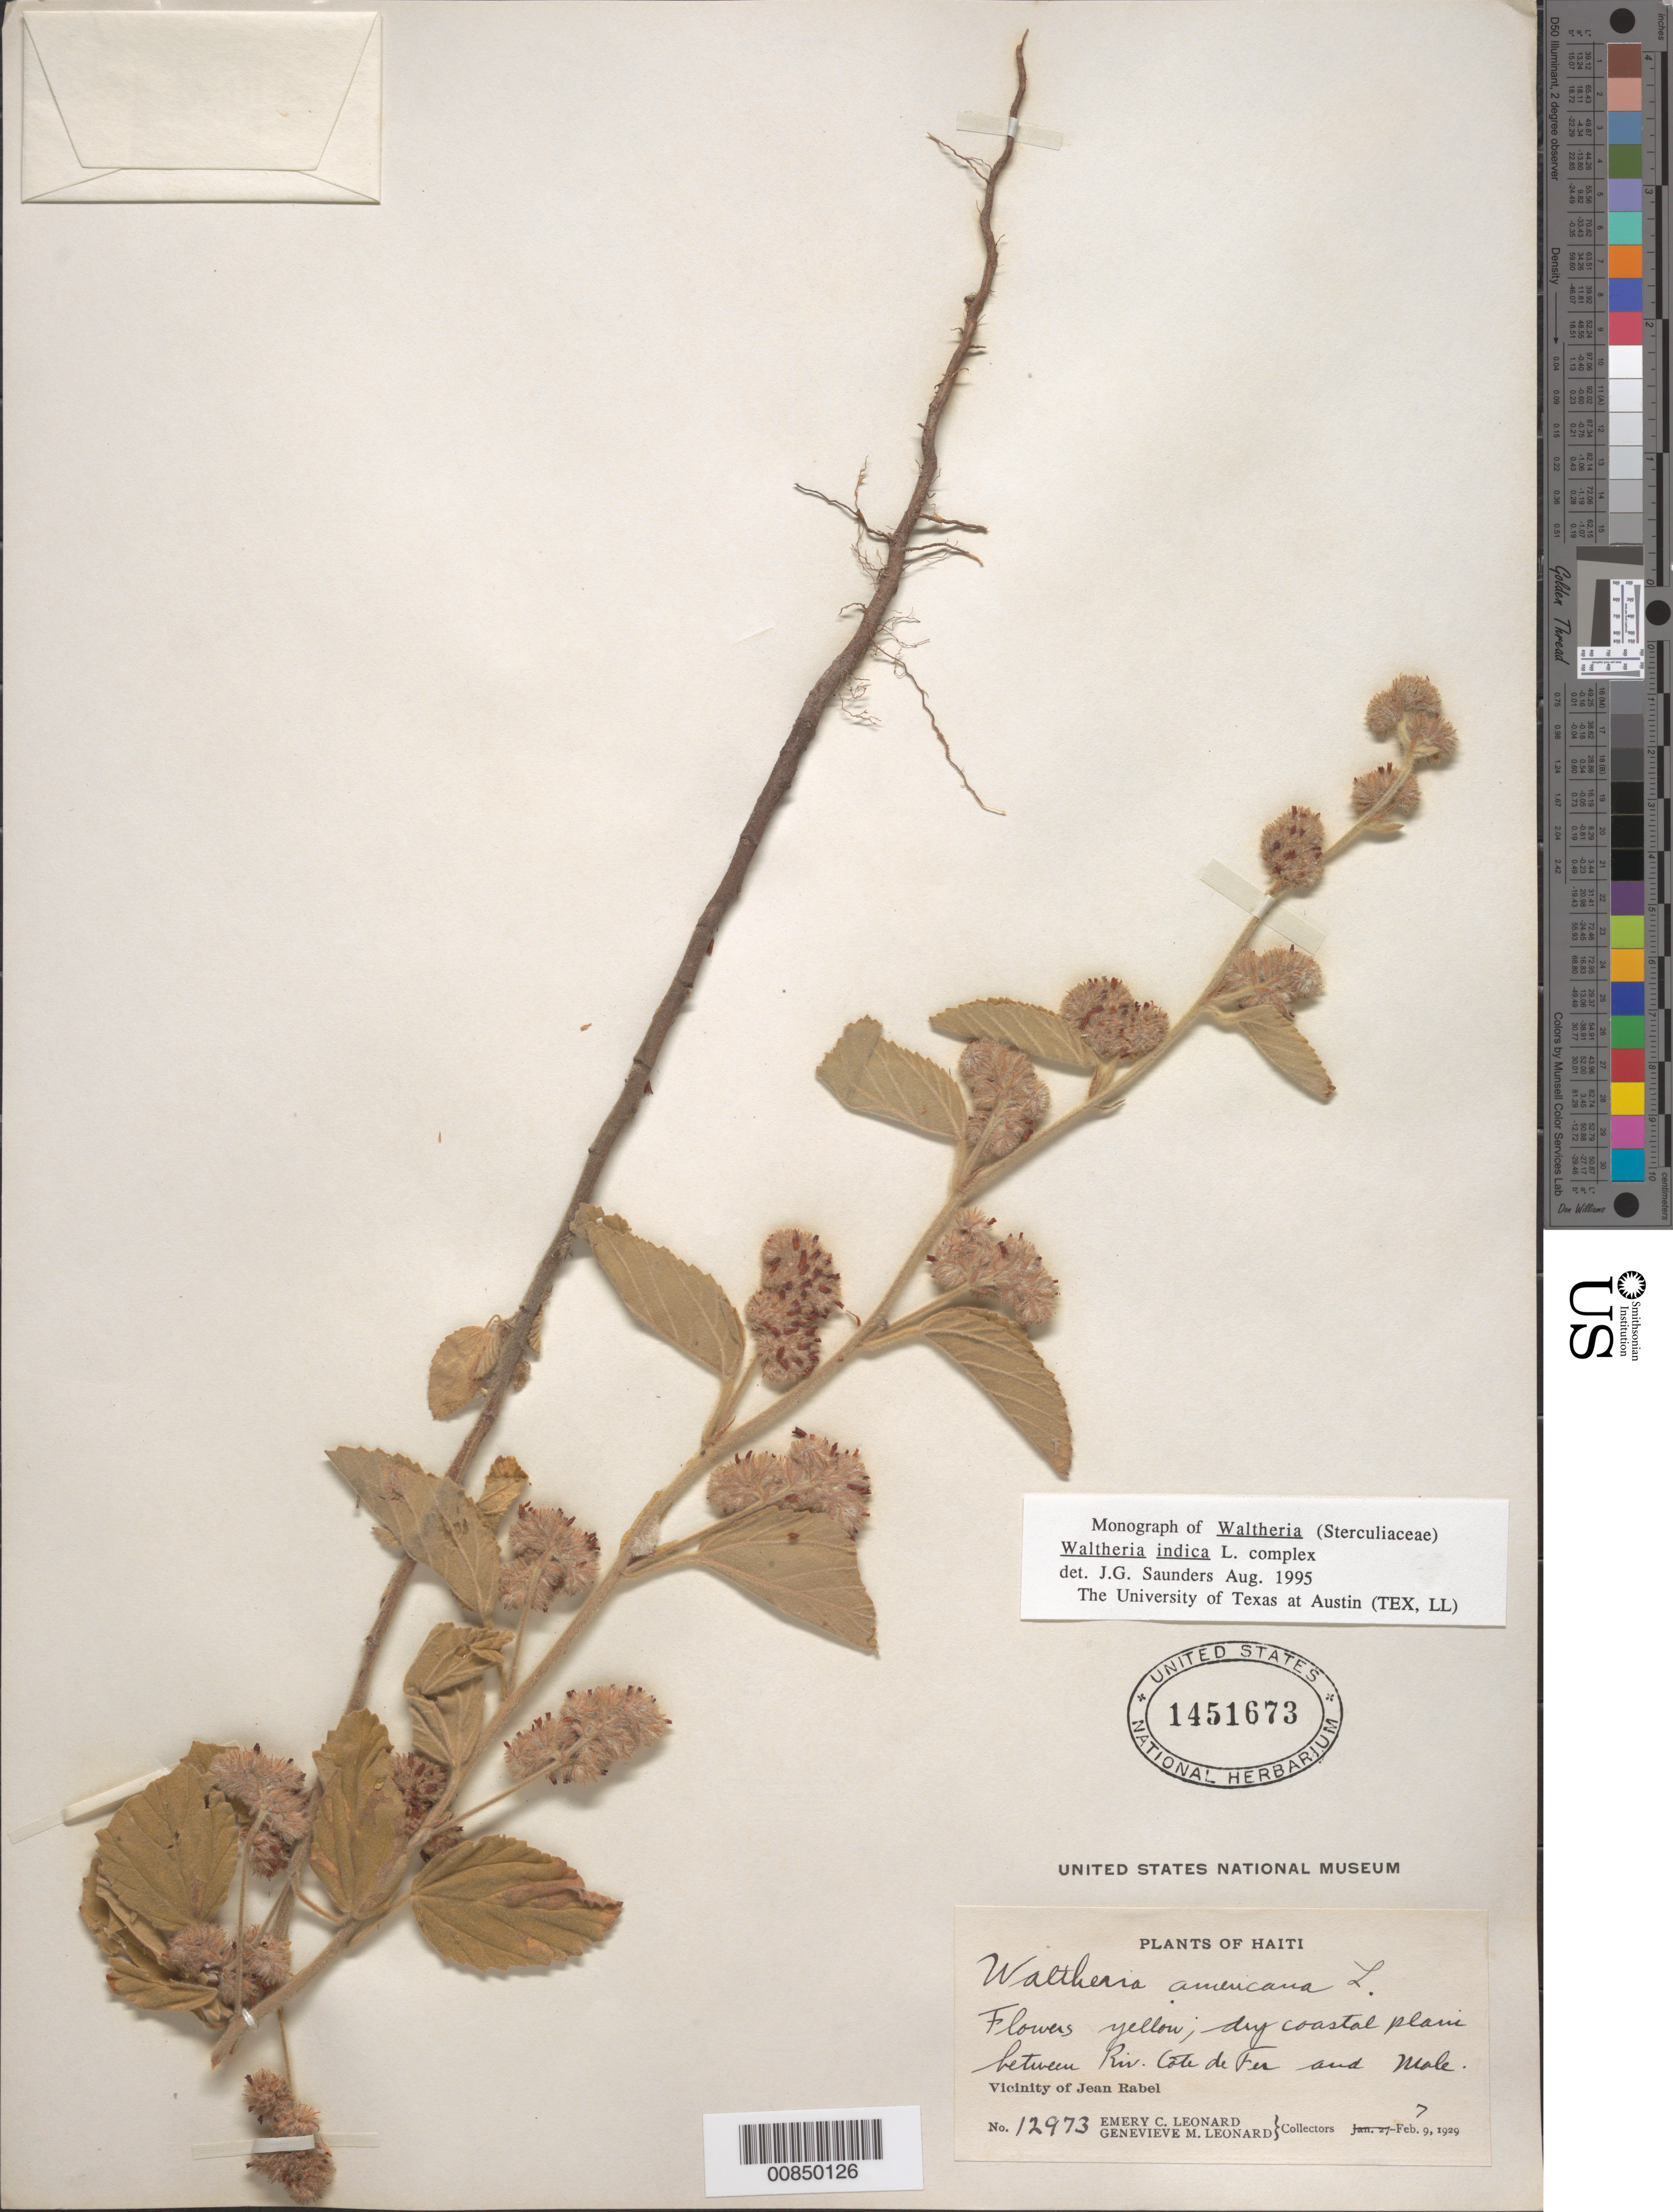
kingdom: Plantae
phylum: Tracheophyta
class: Magnoliopsida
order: Malvales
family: Malvaceae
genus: Waltheria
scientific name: Waltheria indica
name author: L.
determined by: Saunders, J. G.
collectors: E. C. Leonard & G. M. Leonard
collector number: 12973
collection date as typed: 07 Feb 1929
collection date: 1929-02-07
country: Haiti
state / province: Nord-Ouest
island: Hispaniola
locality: Vicinity of Jean Rabel, between Riv. Côte de Fer and Mole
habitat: Dry coastal plain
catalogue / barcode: US 1451673